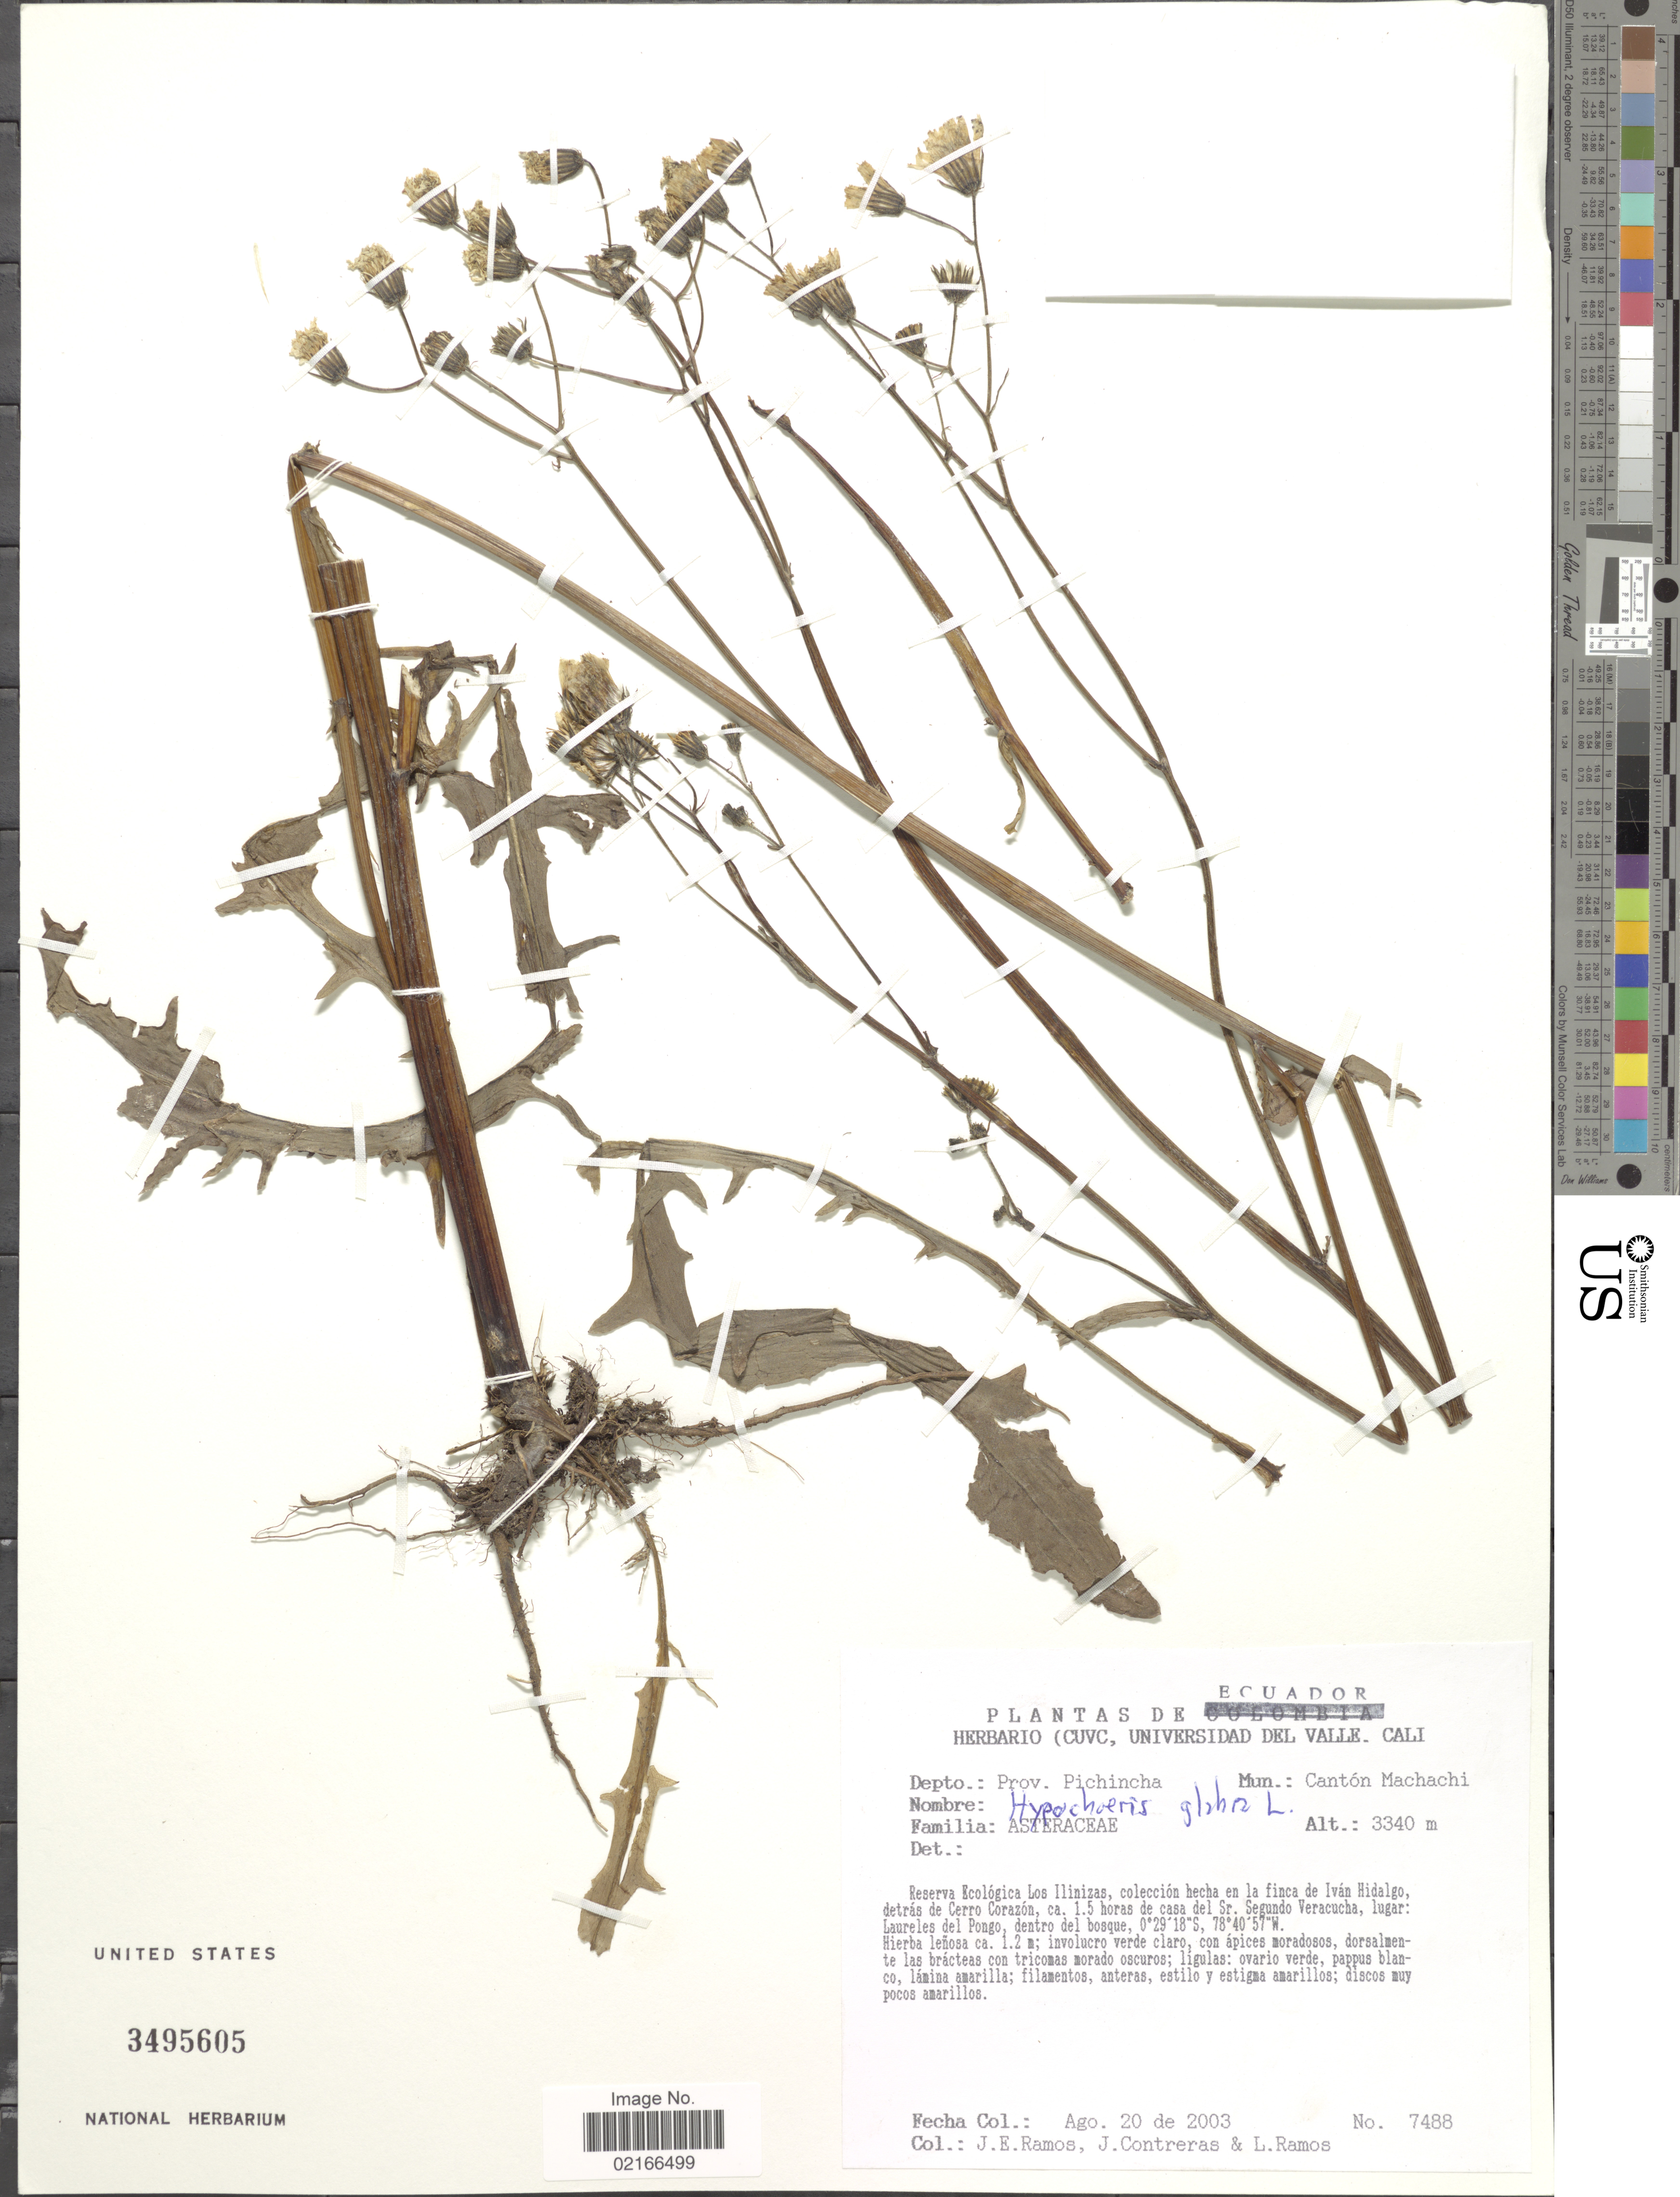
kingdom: Plantae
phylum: Tracheophyta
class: Magnoliopsida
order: Asterales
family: Asteraceae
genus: Crepis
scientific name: Crepis capillaris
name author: (L.) Wallr.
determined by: Mailhos, Ary, (MVFA), Universidad de la Republica (URUGUAY)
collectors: J. E. Ramos, J. Contreras & L. Ramos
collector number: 7488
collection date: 2003-08-20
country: Ecuador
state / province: Pichincha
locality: Mun.: Cantón Machachi. Reserva Ecológica Los Ilinizas, colección hecha en la finca de Iván Hidalgo, detrás de Cerro Corazón, ca. 1.5 horas de casa del Sr. Segundo Veracucha, lugar: Laureles del Pongo, dentro del bosque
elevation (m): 3340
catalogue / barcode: US 3495605